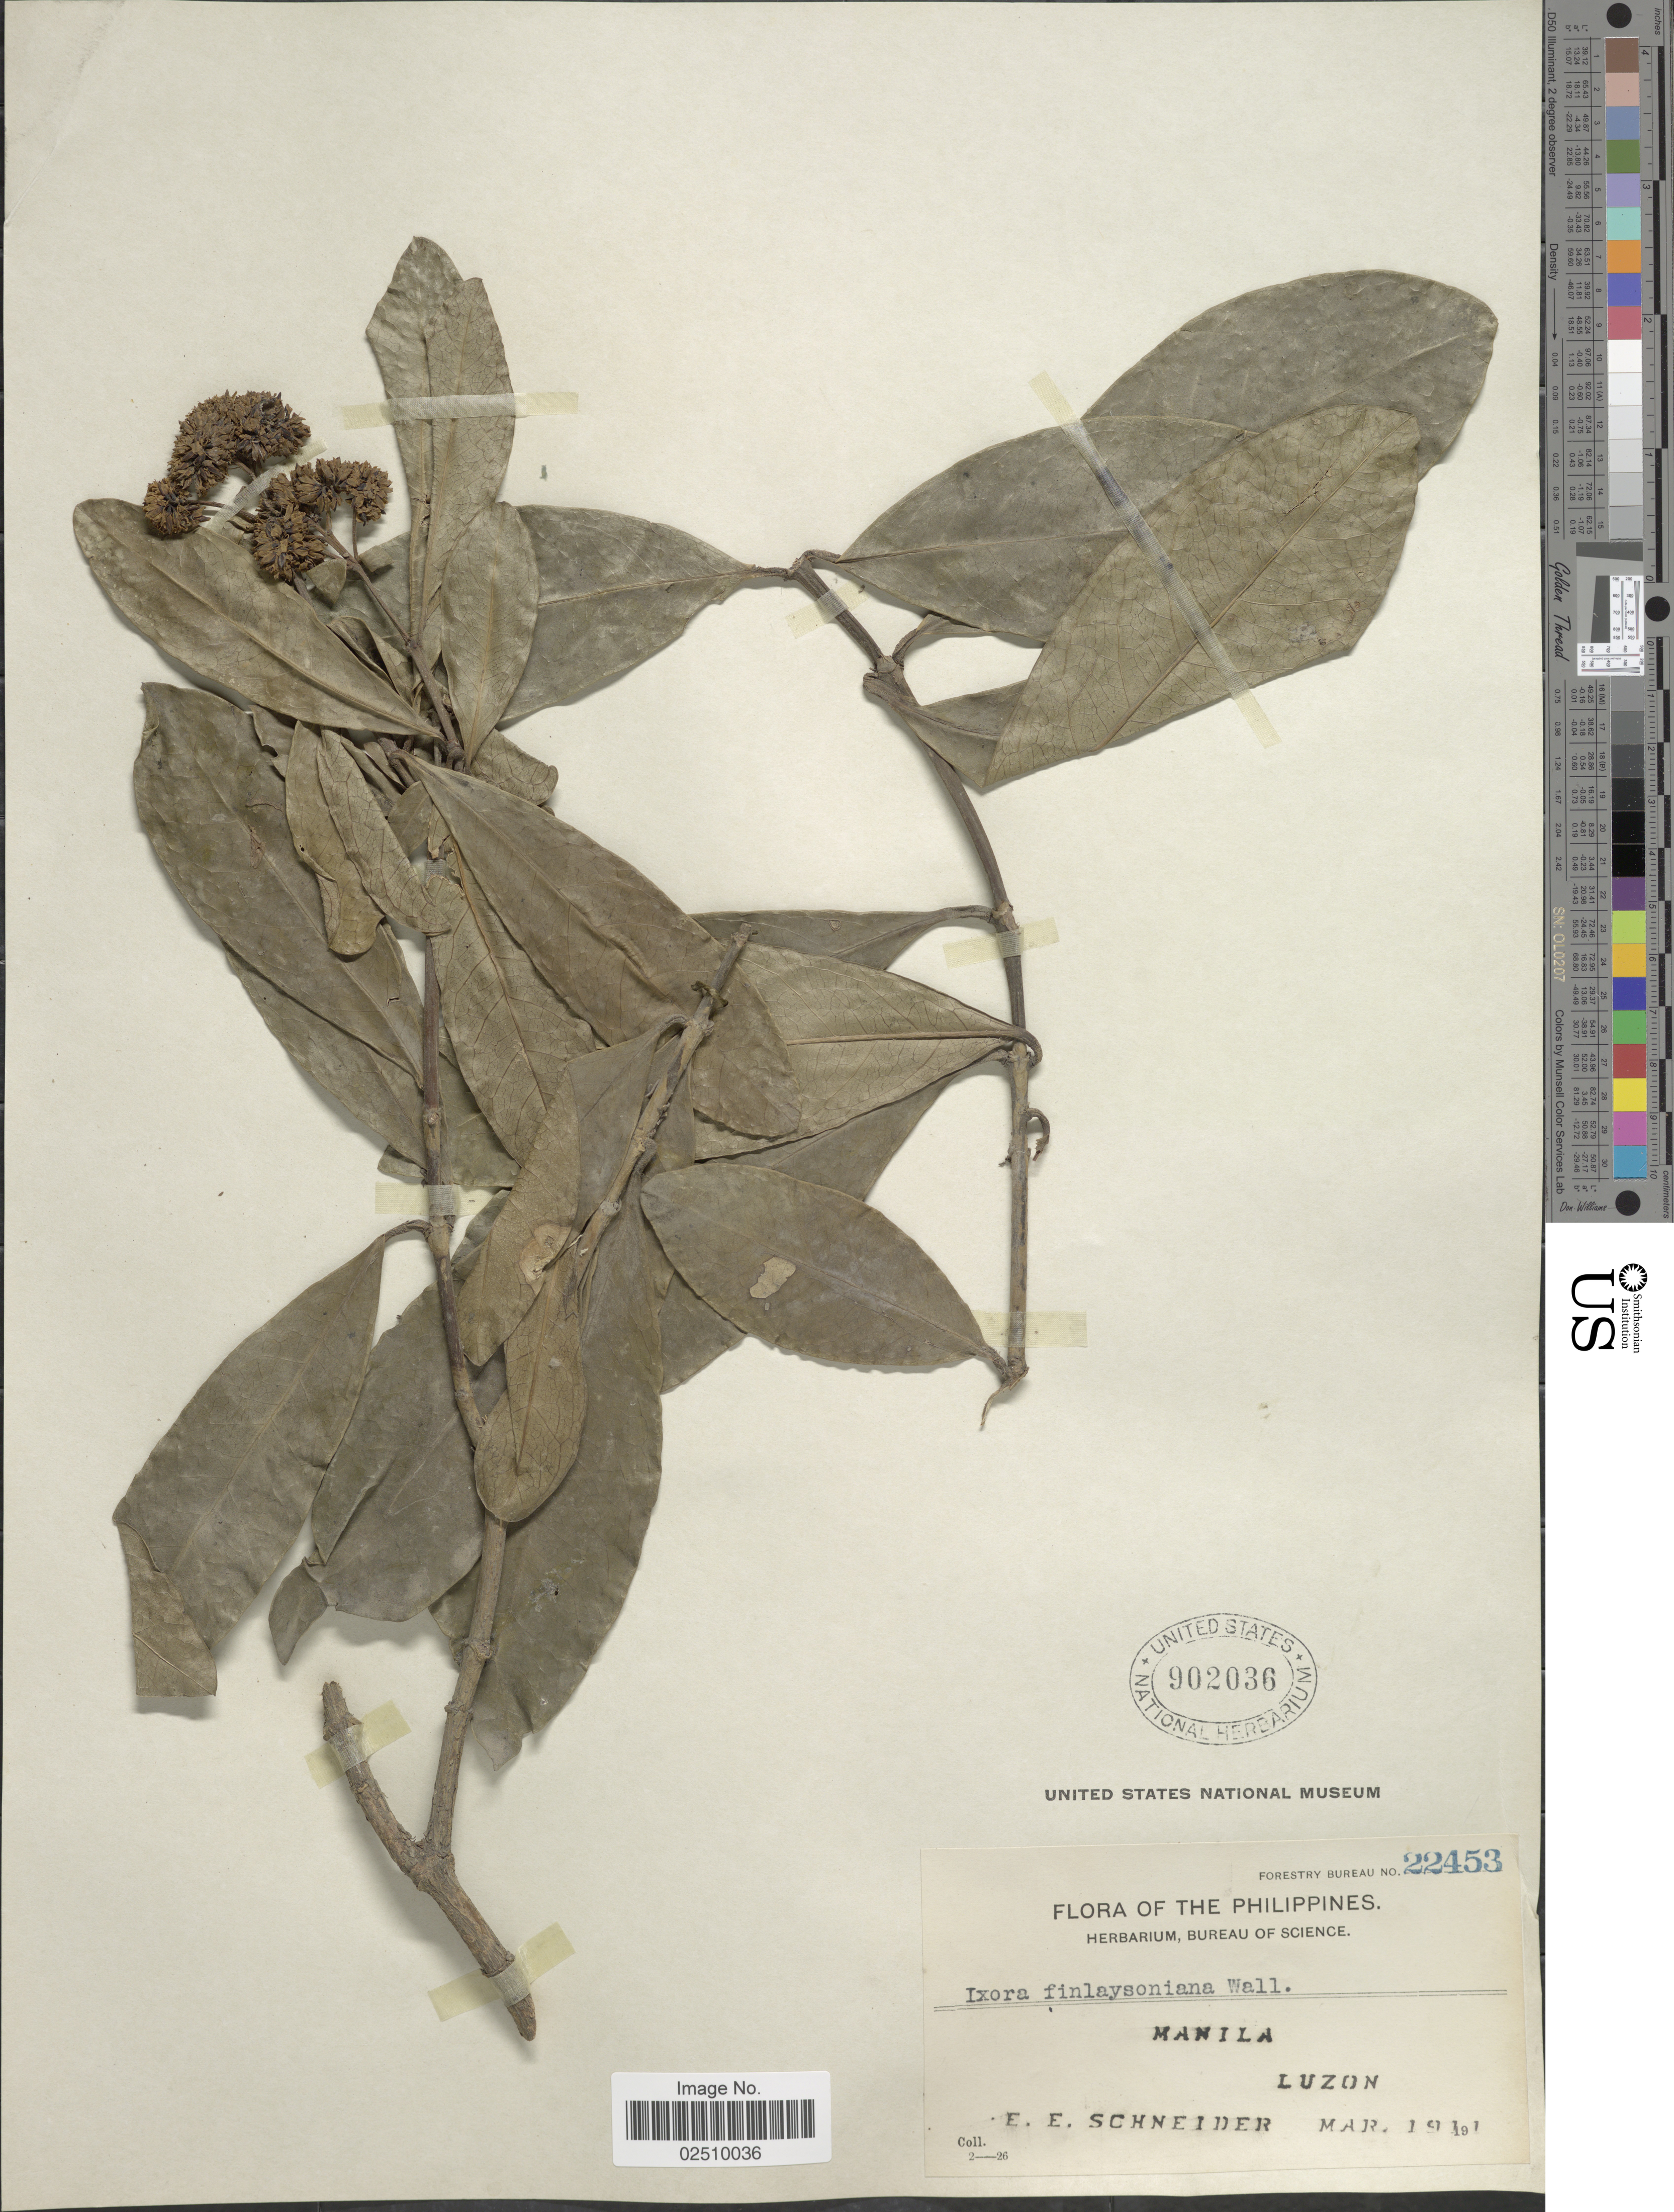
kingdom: Plantae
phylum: Tracheophyta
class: Magnoliopsida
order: Gentianales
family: Rubiaceae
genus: Ixora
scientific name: Ixora finlaysoniana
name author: Wall. ex G. Don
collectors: E. E. Schneider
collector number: Forestry Bureau 22453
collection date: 1911-03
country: Philippines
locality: Manila, Luzon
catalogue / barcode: US 902036